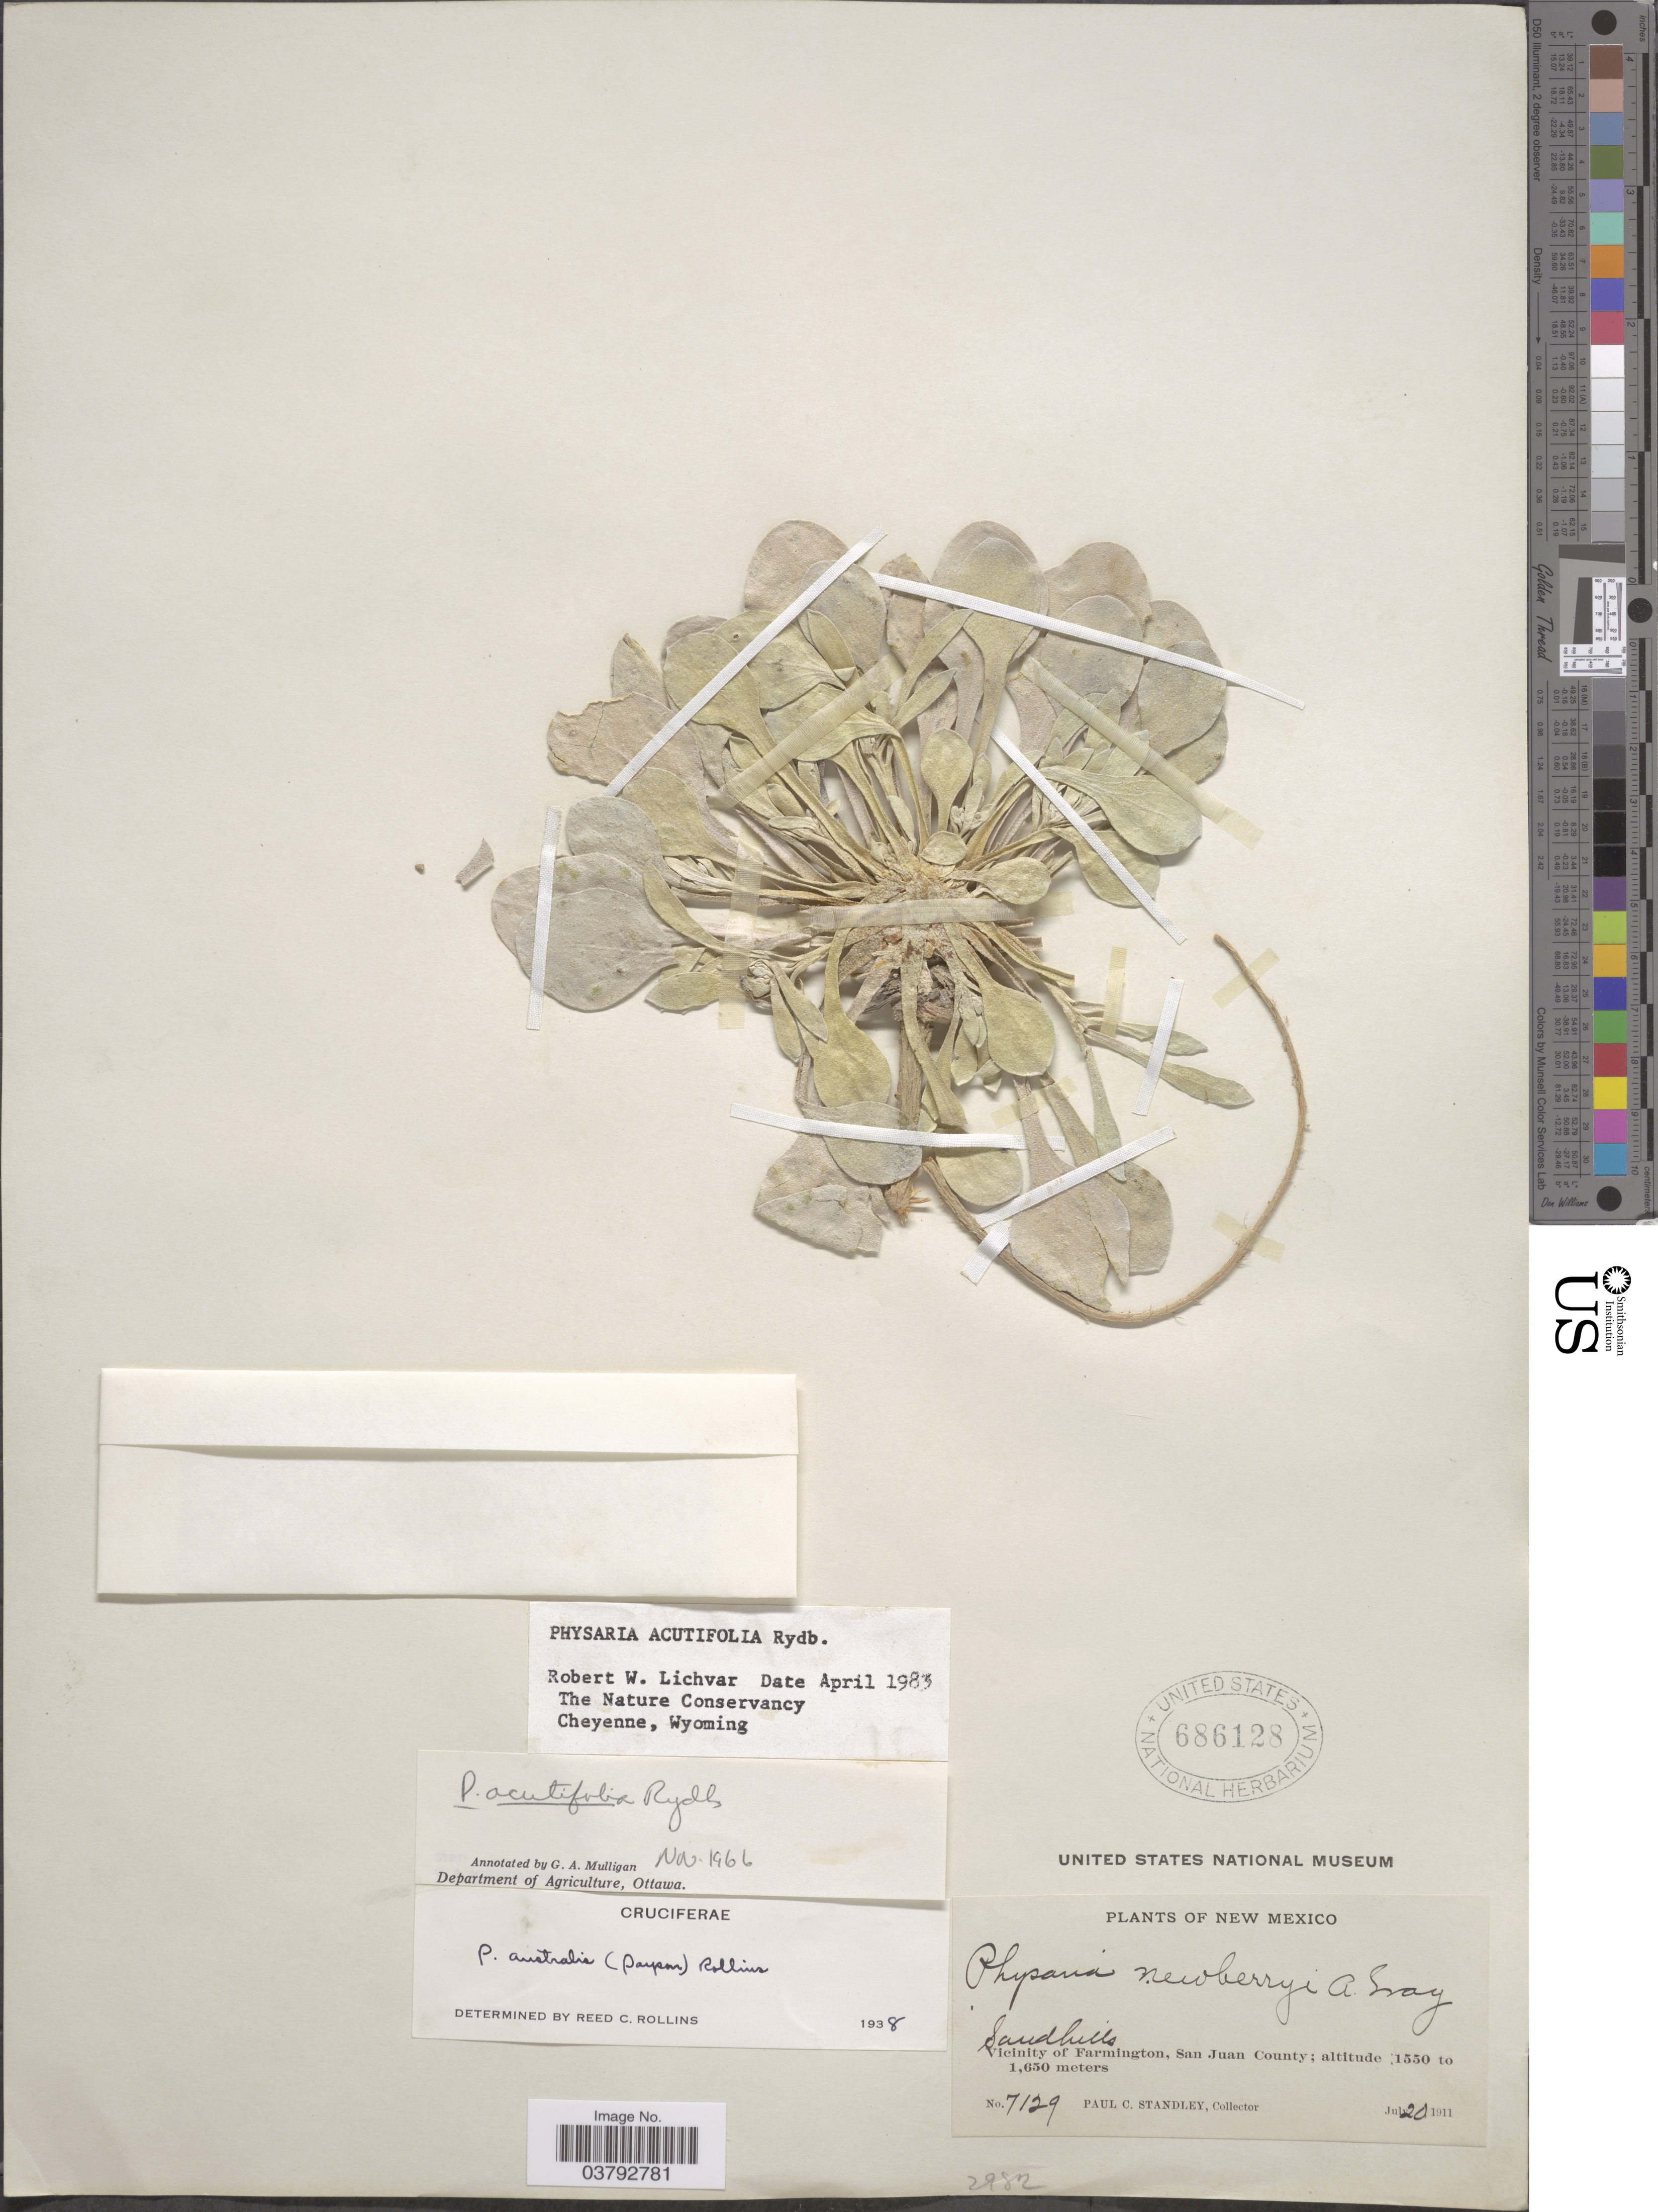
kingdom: Plantae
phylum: Tracheophyta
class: Magnoliopsida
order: Brassicales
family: Brassicaceae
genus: Physaria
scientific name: Physaria acutifolia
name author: Rydb.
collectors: P. C. Standley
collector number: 7129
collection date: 1911-07-20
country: United States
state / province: New Mexico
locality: Vicinity of Farmington, San Juan County.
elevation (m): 1550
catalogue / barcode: US 686128